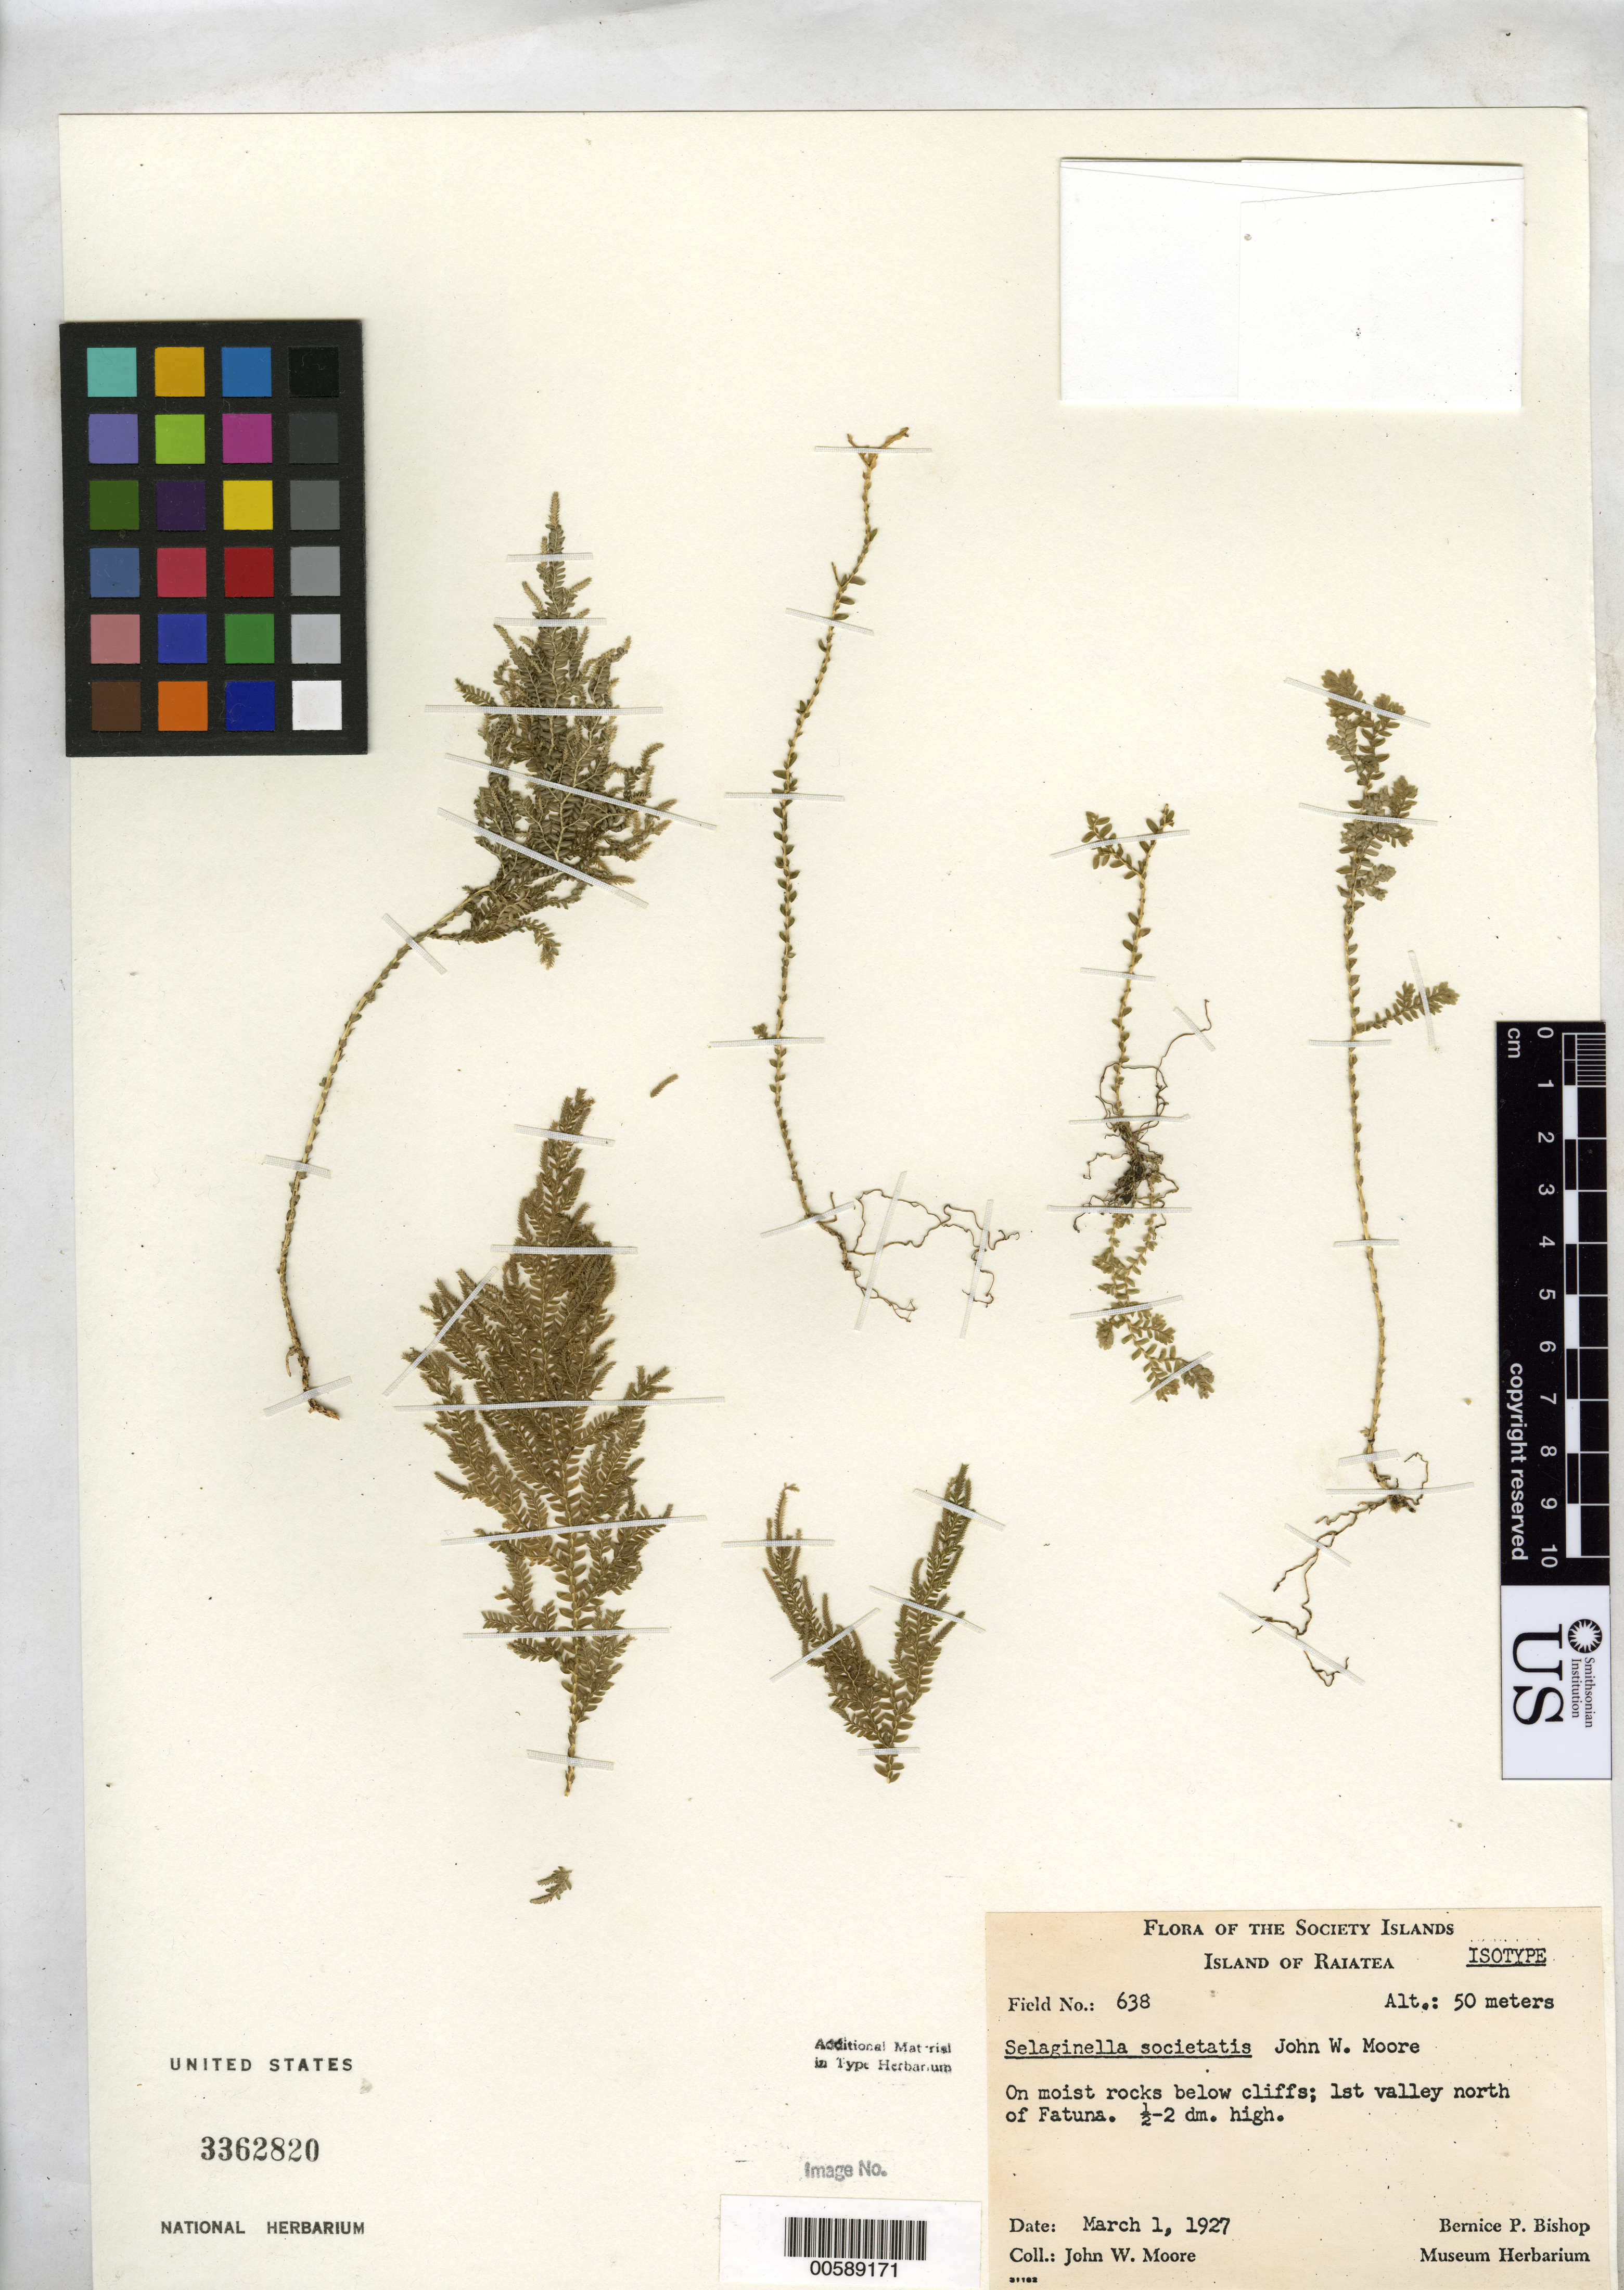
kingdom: Plantae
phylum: Tracheophyta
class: Lycopodiopsida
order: Selaginellales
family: Selaginellaceae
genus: Selaginella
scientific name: Selaginella societatis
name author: J.W. Moore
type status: Isotype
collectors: J. W. Moore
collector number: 638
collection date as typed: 01 Mar 1927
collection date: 1927-03-01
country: French Polynesia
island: Raiatea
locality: First valley N of Fatuna. Iles Sous-le-Vent. [Society Is.]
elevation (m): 50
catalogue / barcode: US 3362820